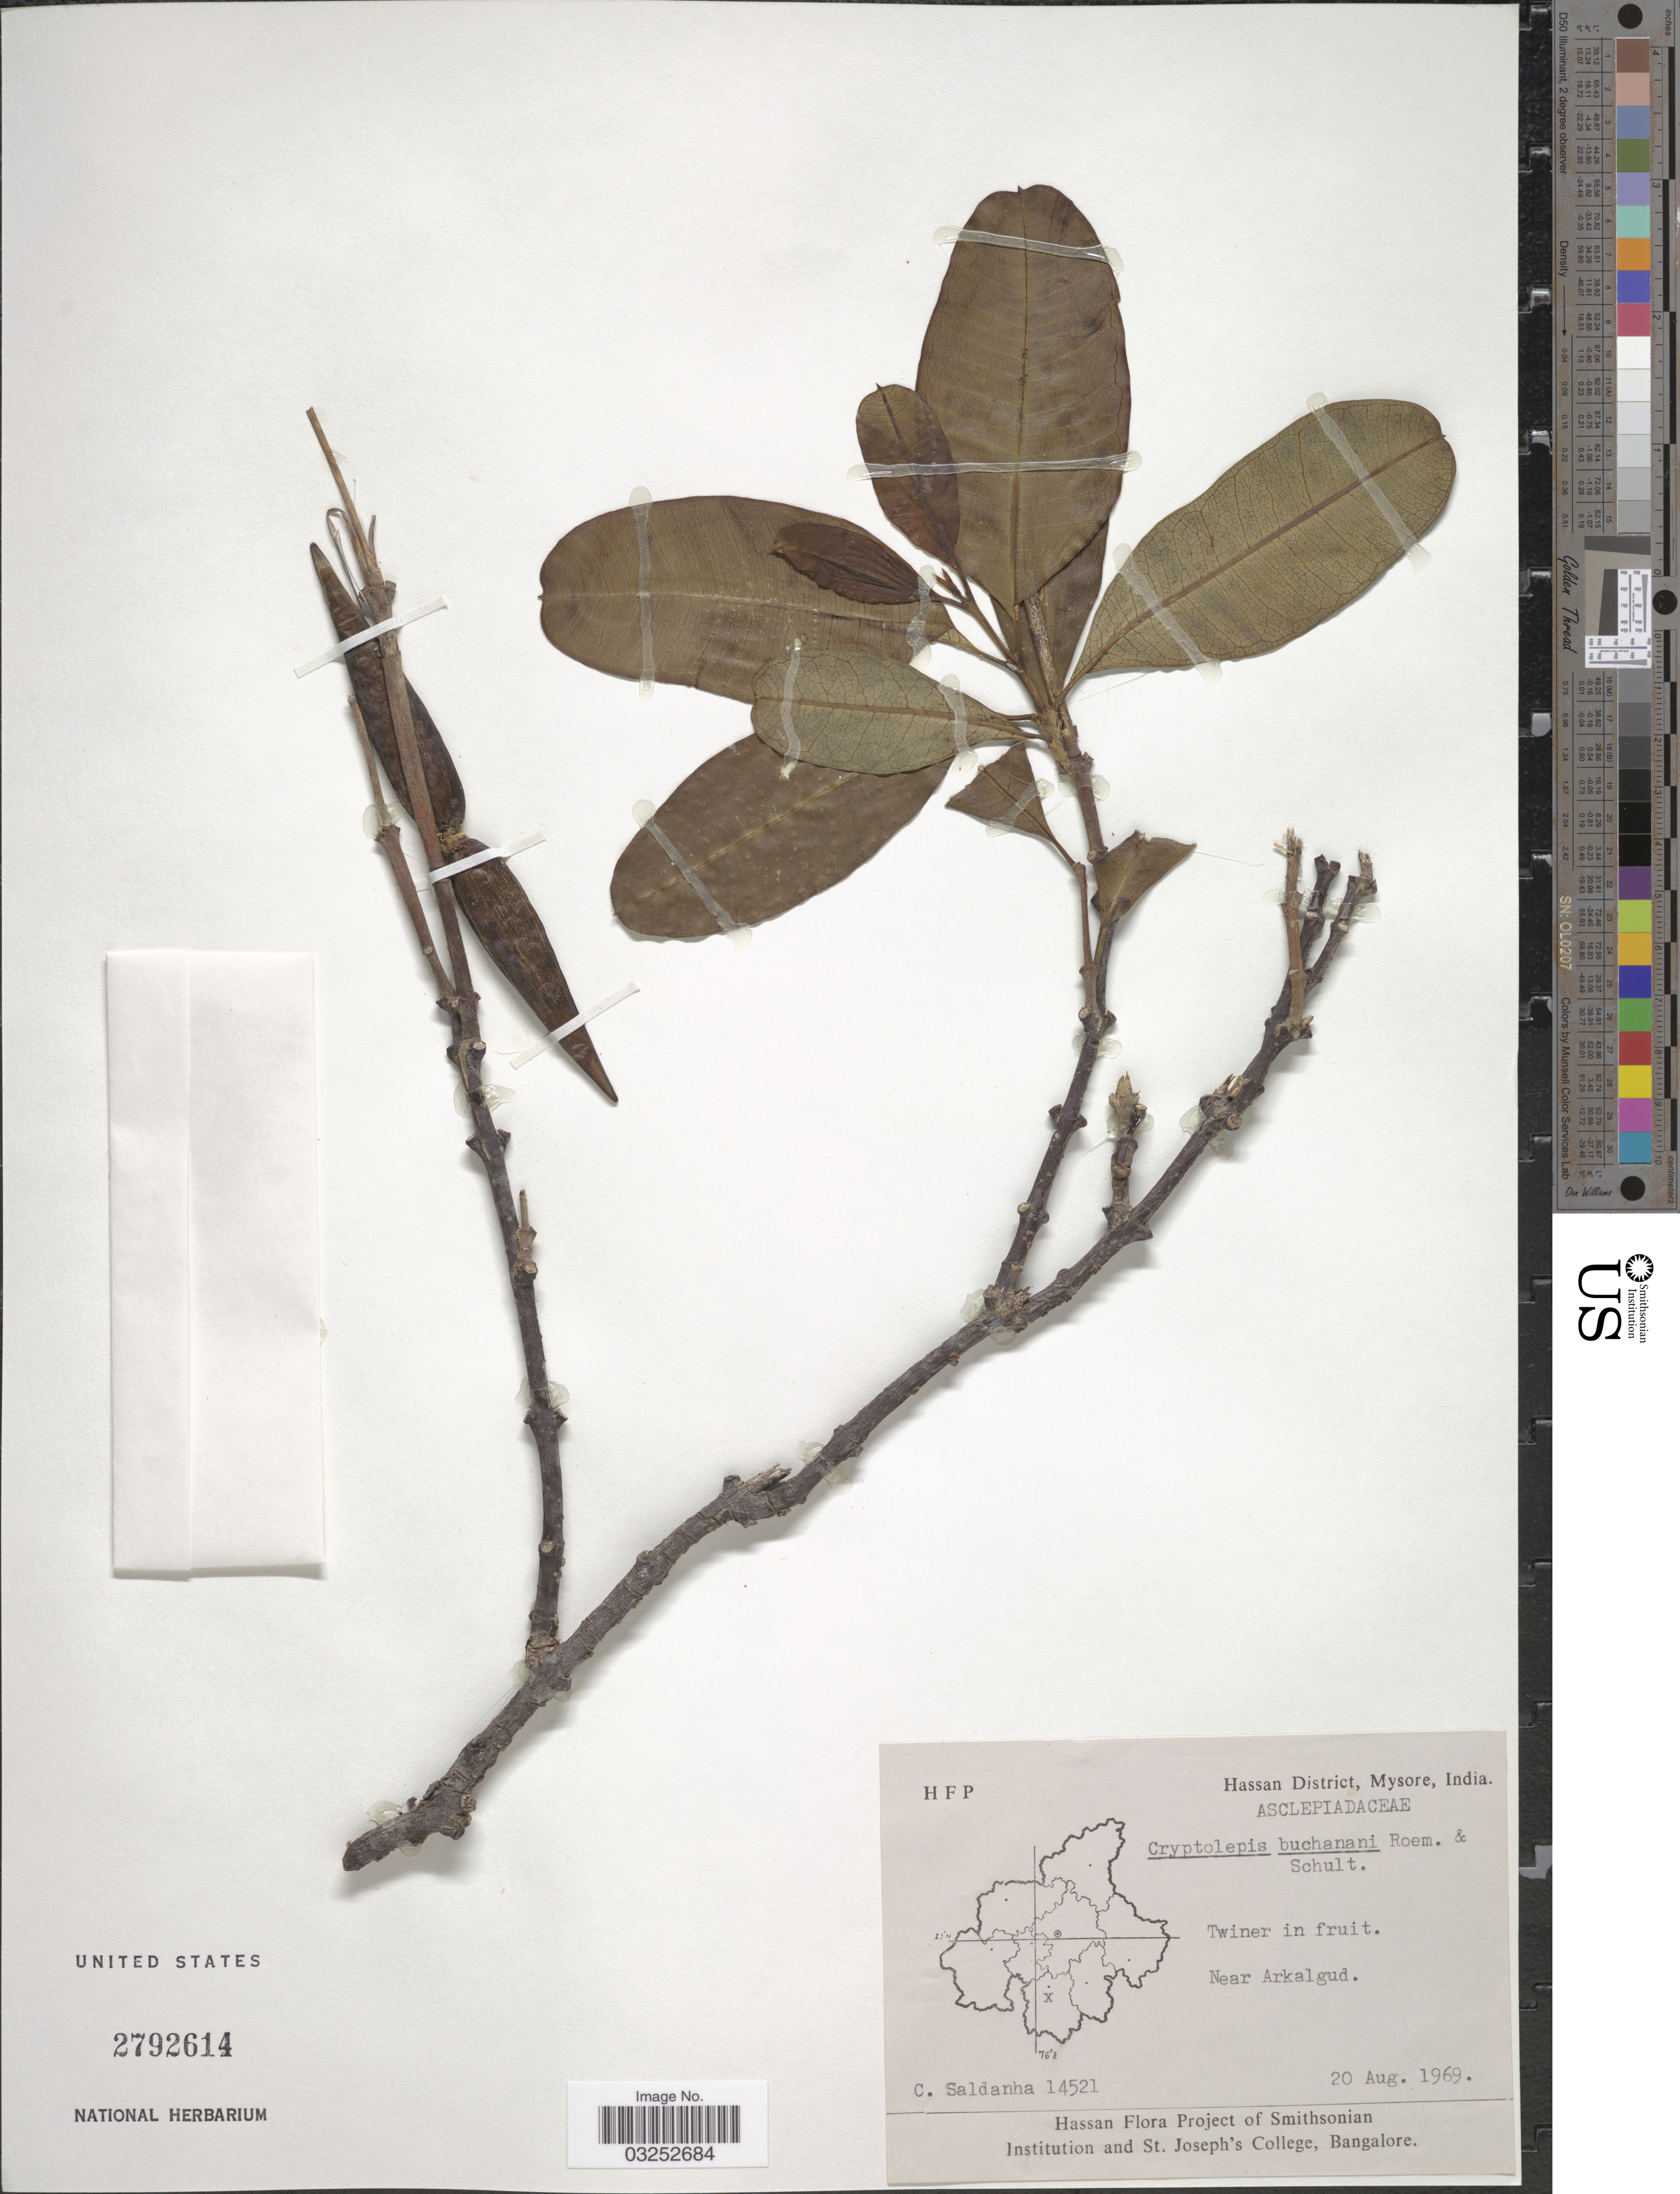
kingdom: Plantae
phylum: Tracheophyta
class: Magnoliopsida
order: Gentianales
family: Apocynaceae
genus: Cryptolepis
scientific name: Cryptolepis buchananii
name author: Roem. & Schult.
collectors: C. Saldanha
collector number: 14521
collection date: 1969-08-20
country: India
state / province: Karnataka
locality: Hassan District, Mysore, India, Near Arkalgud.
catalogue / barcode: US 2792614